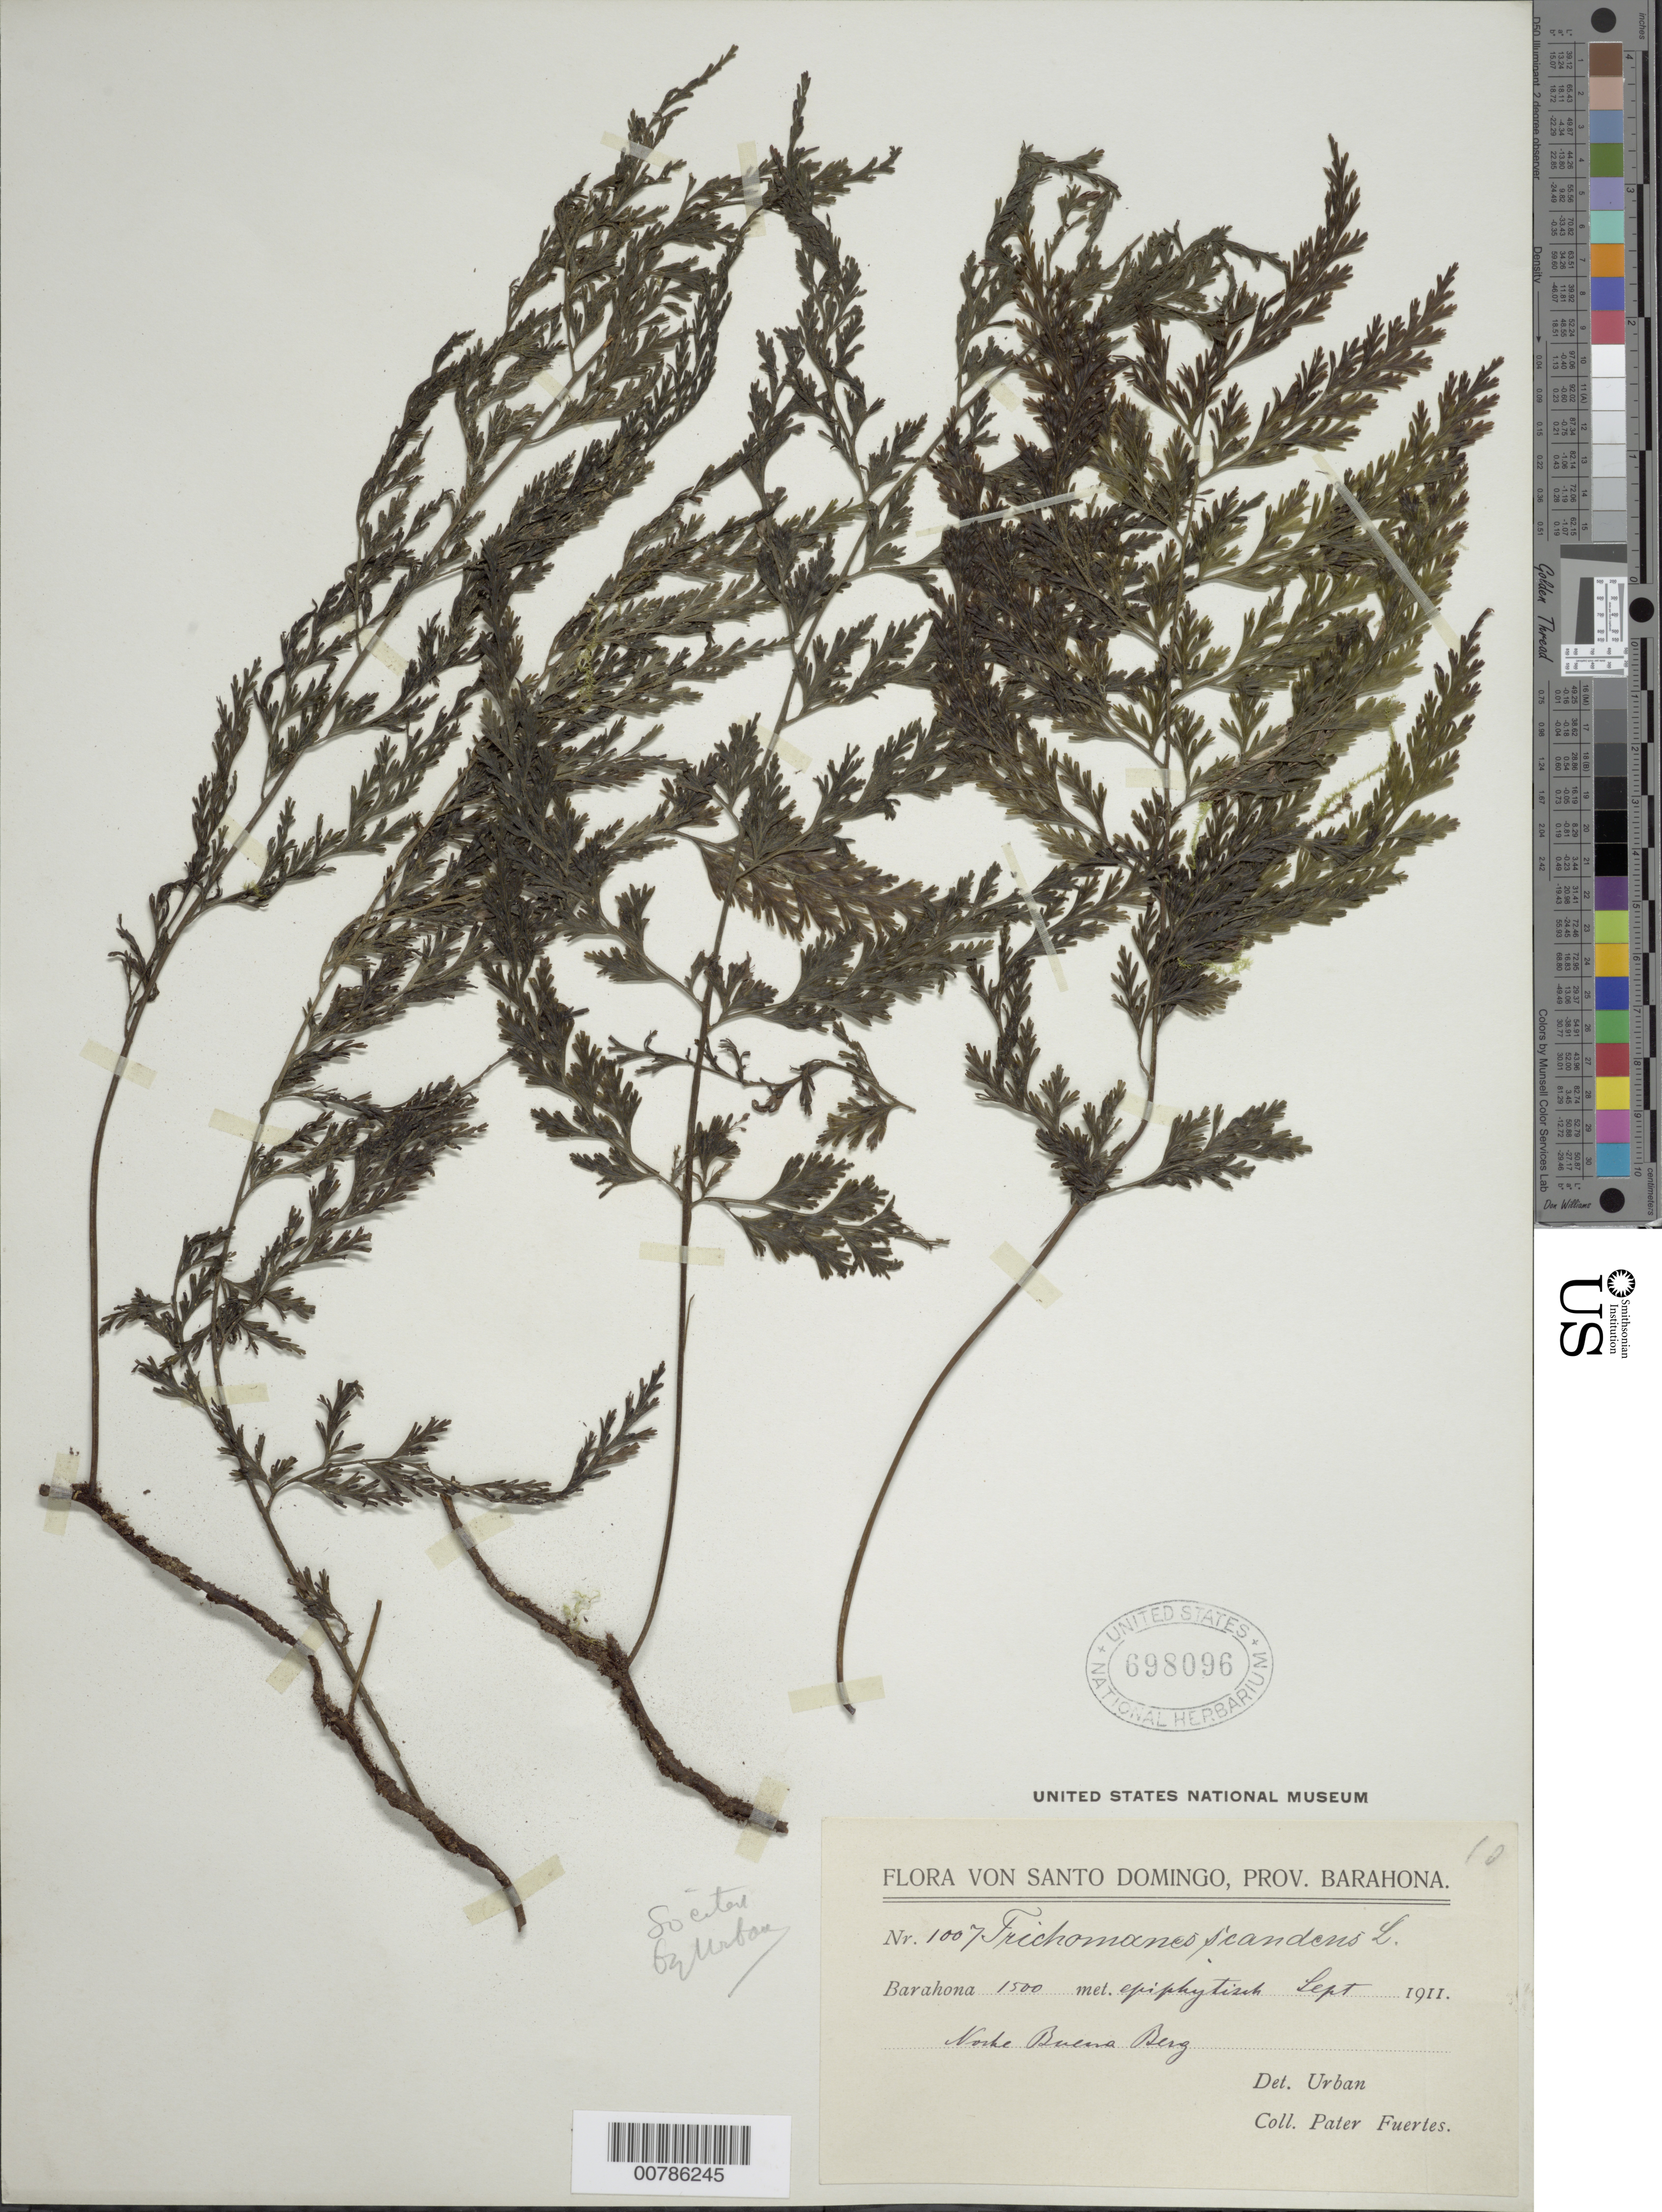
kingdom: Plantae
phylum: Tracheophyta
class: Polypodiopsida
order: Hymenophyllales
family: Hymenophyllaceae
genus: Vandenboschia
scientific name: Vandenboschia radicans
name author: (Sw.) Copel.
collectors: M. D. Fuertes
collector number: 1007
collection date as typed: Sep 1911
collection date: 1911-09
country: Dominican Republic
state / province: Barahona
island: Hispaniola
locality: Noche Buena Bay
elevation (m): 1500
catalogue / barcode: US 698096